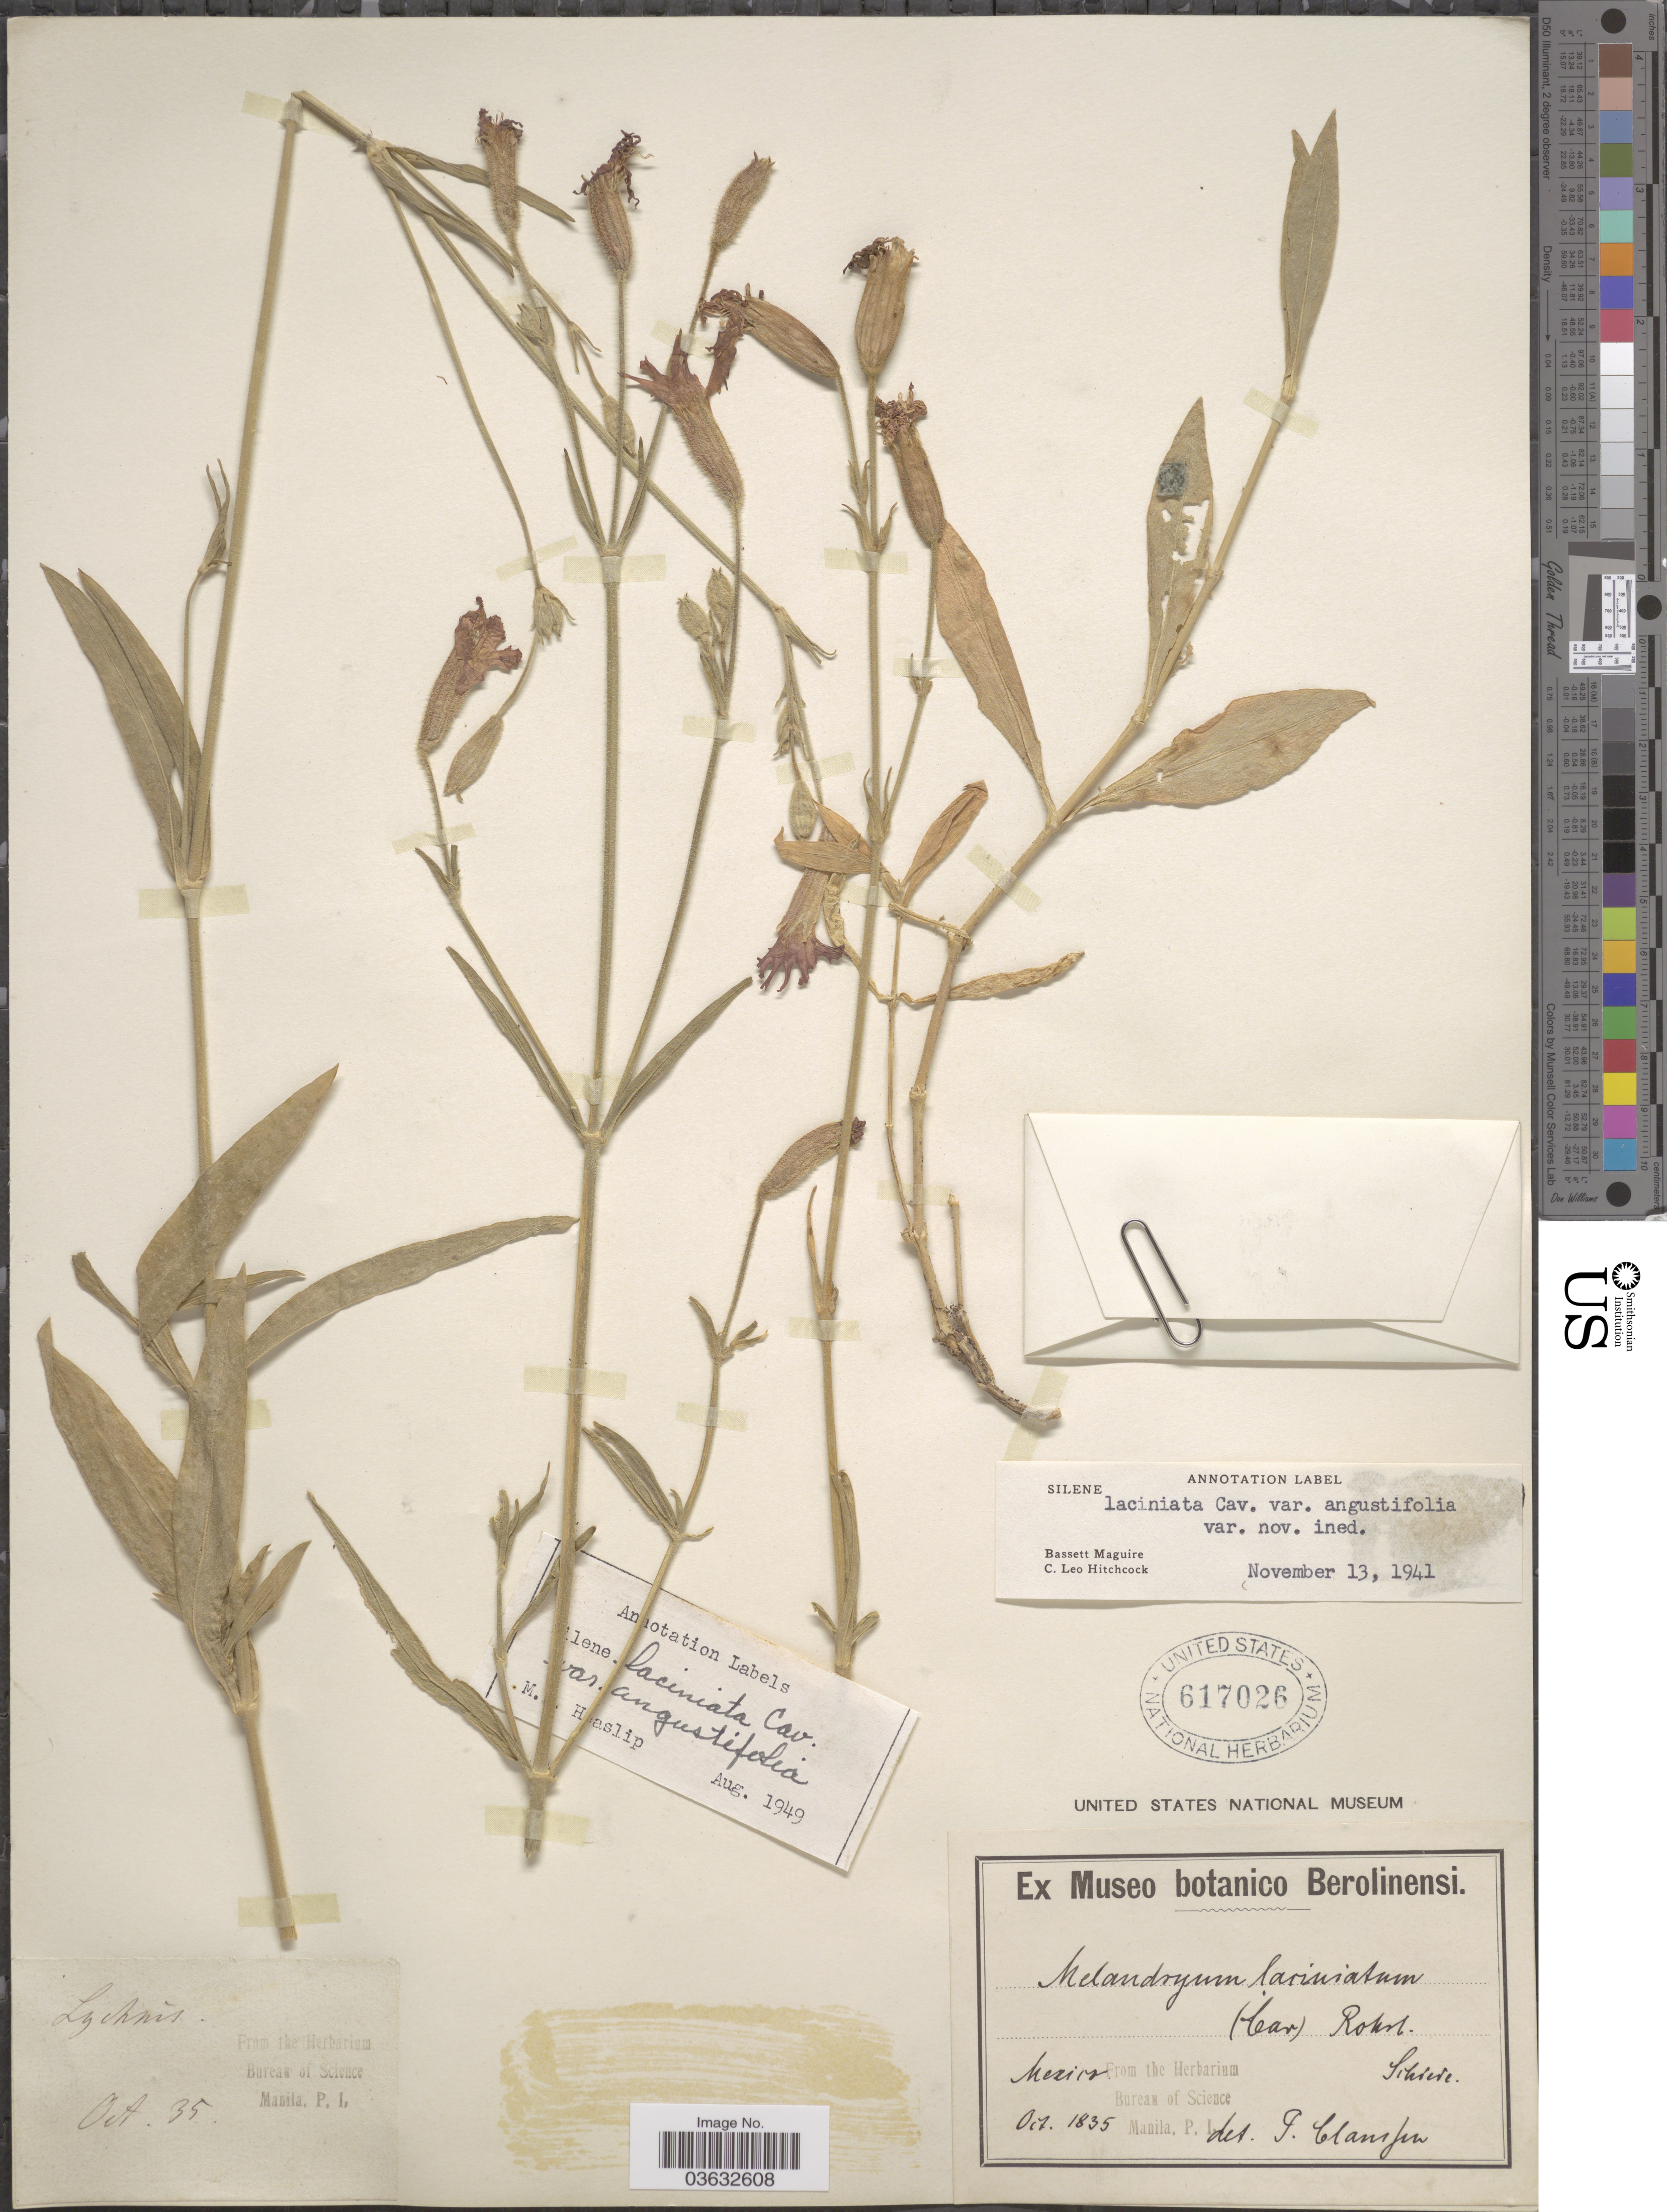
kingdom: Plantae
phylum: Tracheophyta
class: Magnoliopsida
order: Caryophyllales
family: Caryophyllaceae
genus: Silene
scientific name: Silene laciniata var. angustifolia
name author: C.L. Hitchc. & Maguire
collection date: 1835-10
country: Mexico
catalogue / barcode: US 617026